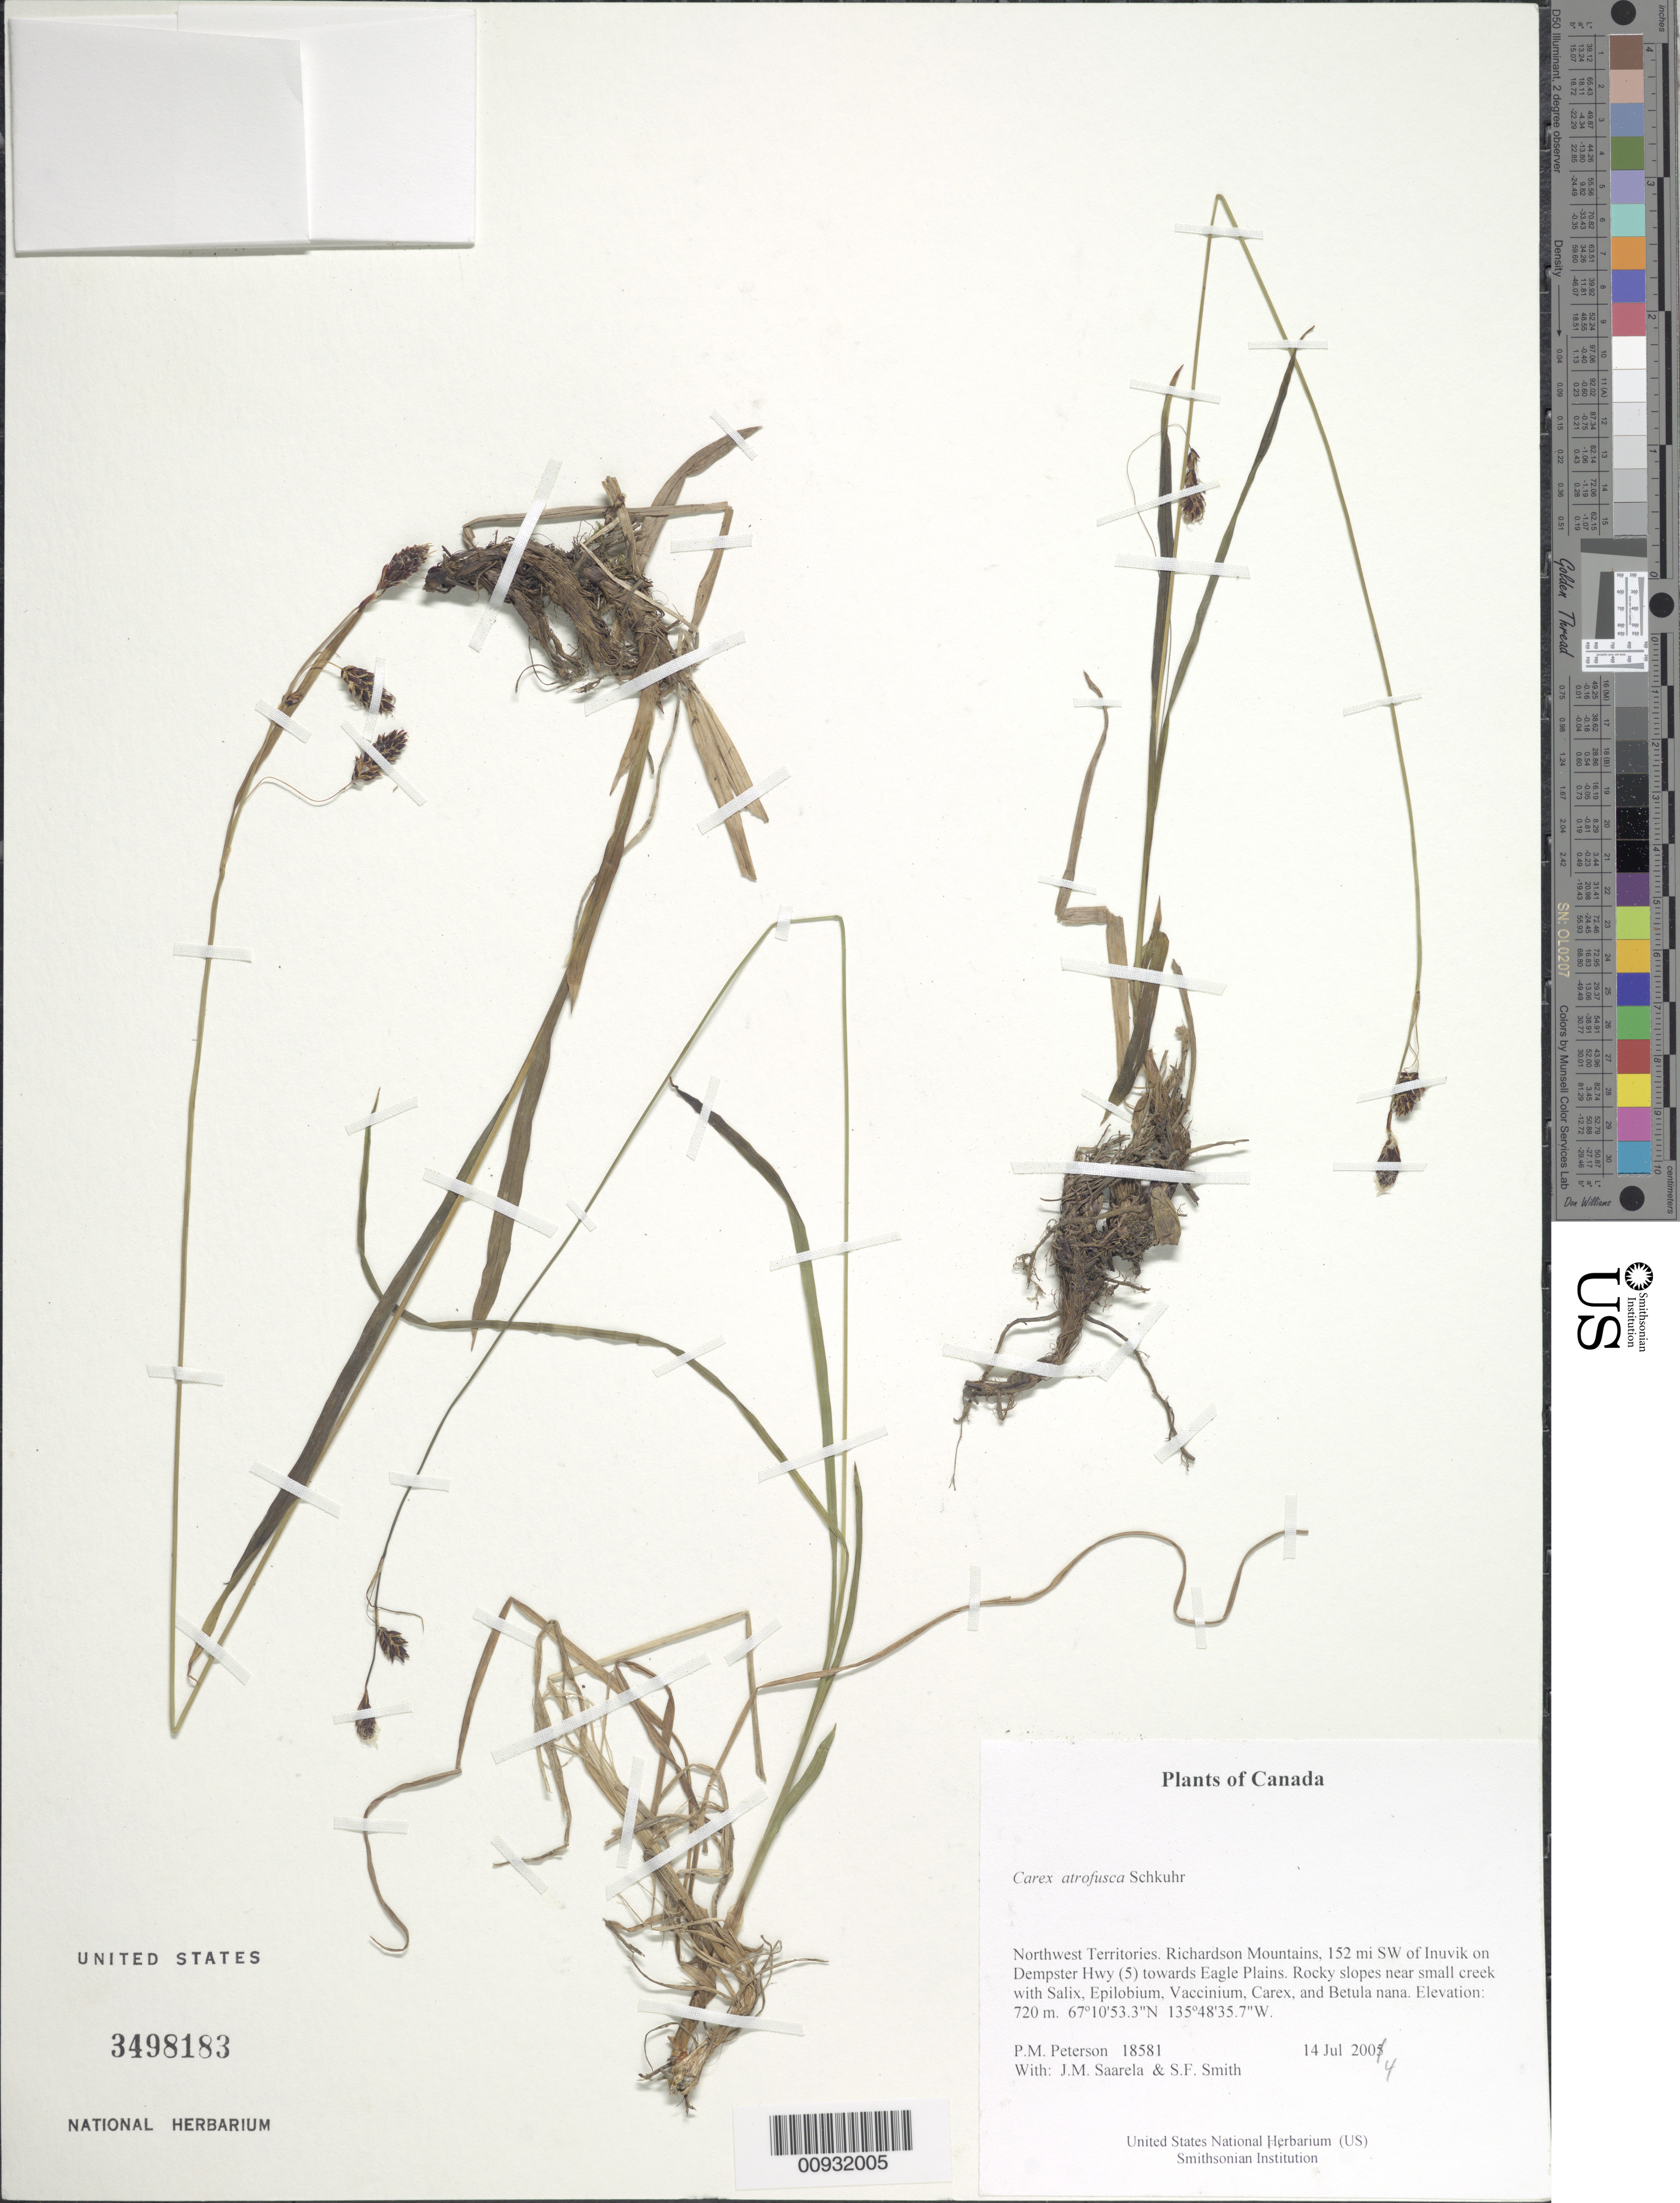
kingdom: Plantae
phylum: Tracheophyta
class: Liliopsida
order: Poales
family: Cyperaceae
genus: Carex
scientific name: Carex atrofusca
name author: Schkuhr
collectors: P. M. Peterson, J. Saarela & S.F. Smith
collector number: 18581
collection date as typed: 14 Jul 2004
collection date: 2004-07-14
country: Canada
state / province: Northwest Territories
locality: Richardson Mountains, 152 mi SW of Inuvik on Dempster Hwy (5) towards Eagle Plains. Rocky slopes near small creek with Salix, Epilobium, Vaccinium, Carex, and Betula nana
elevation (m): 720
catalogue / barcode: US 3498183